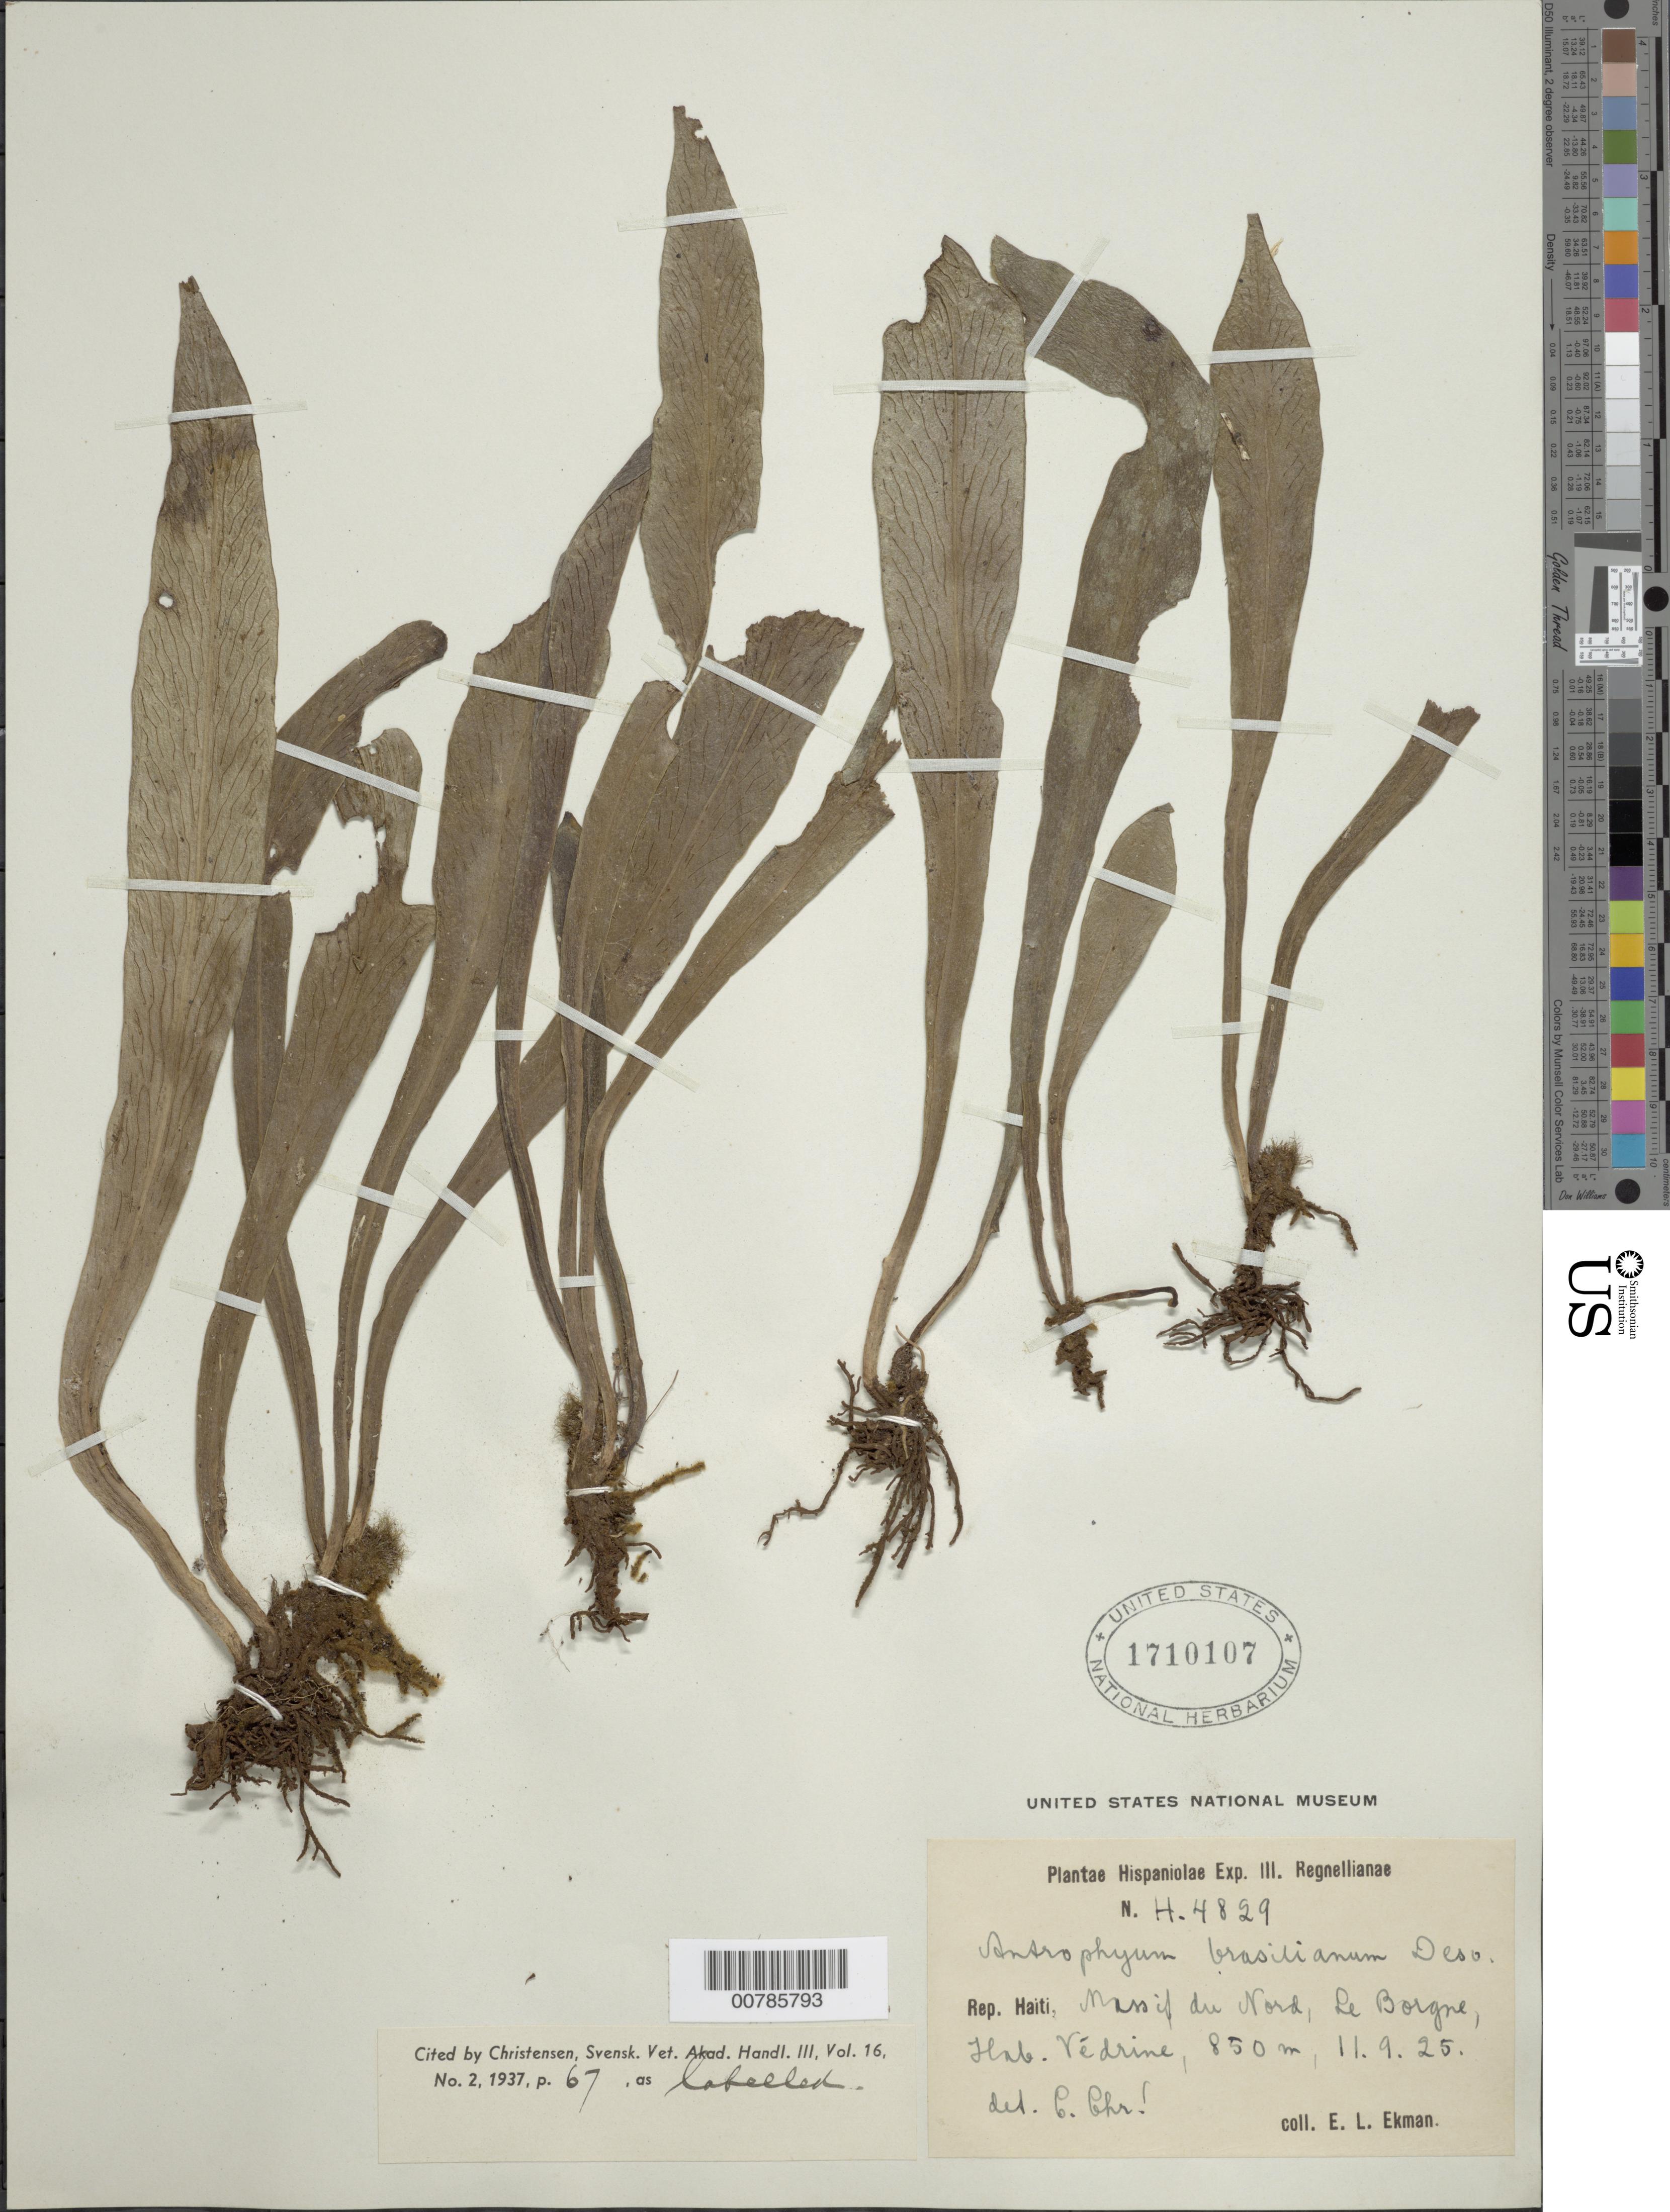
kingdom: Plantae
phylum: Tracheophyta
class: Polypodiopsida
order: Polypodiales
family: Pteridaceae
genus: Polytaenium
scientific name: Polytaenium cajenense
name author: (Desv.) Benedict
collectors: E. L. Ekman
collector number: H 4829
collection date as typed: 11 Sep 1925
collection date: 1925-09-11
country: Haiti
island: Hispaniola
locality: Massif du Nord, Le Borgne, Hab. Védrine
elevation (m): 850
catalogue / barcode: US 1710107